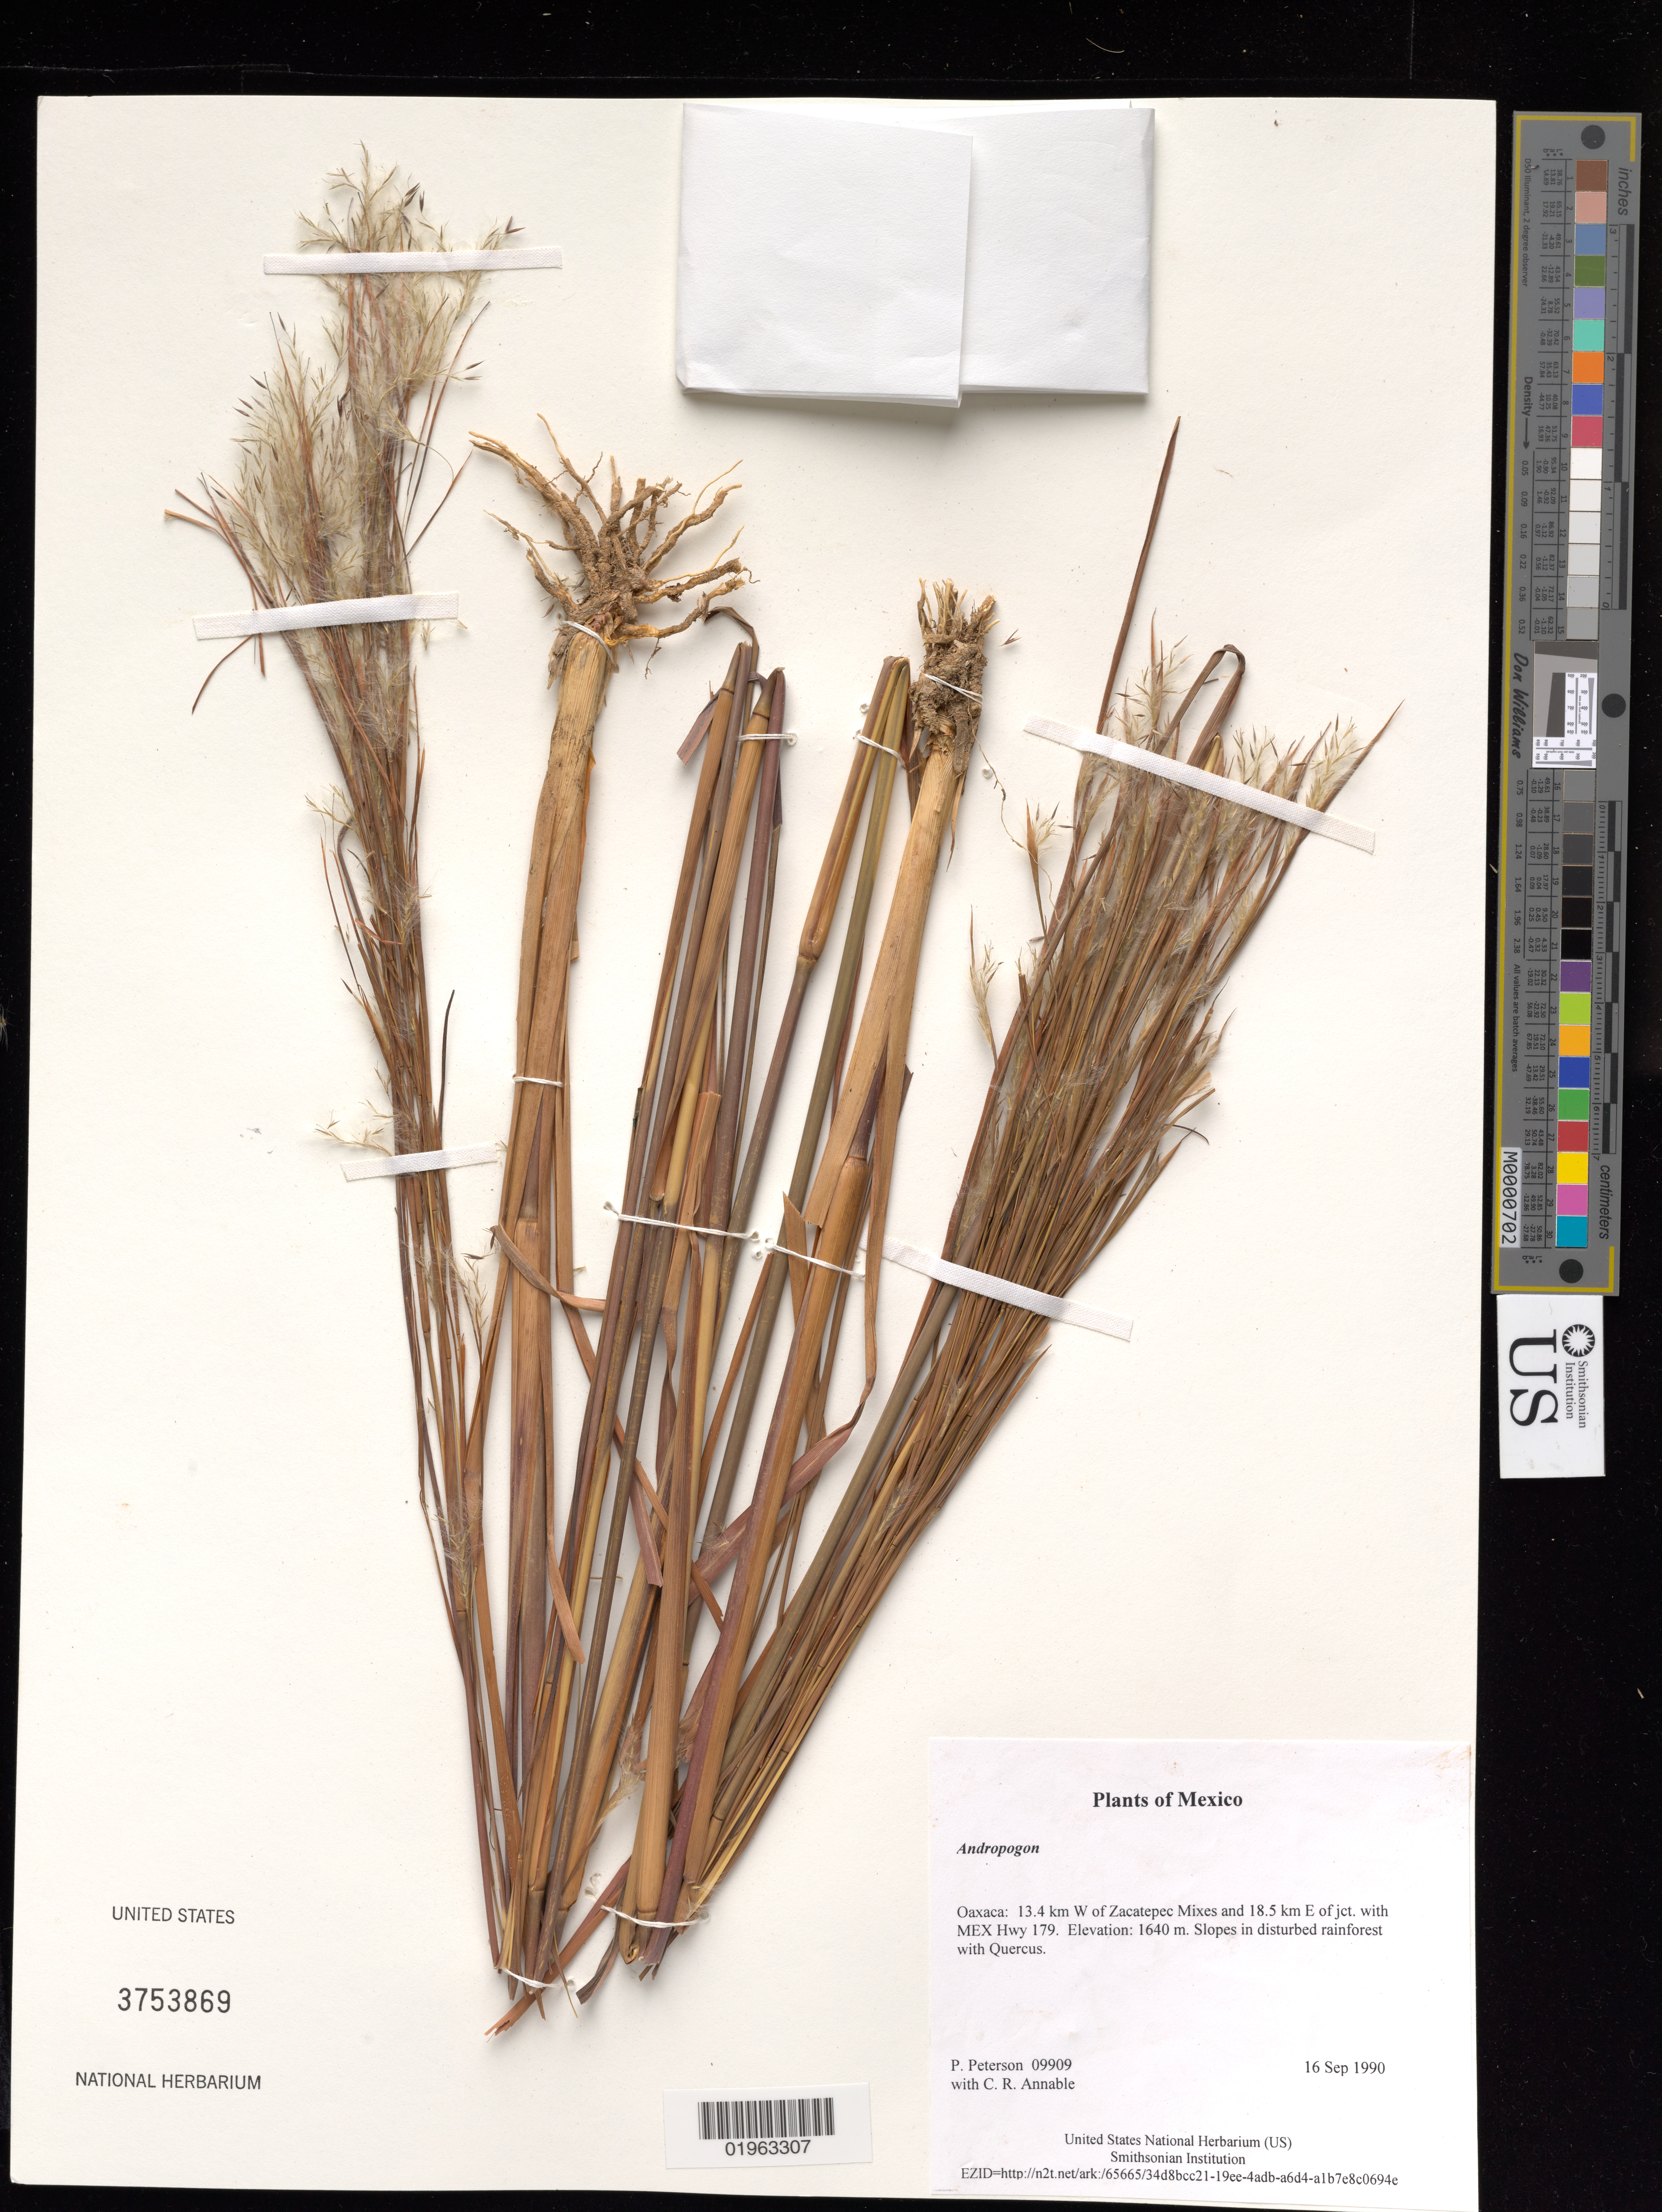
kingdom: Plantae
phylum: Tracheophyta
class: Liliopsida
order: Poales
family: Poaceae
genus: Andropogon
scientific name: Andropogon sp.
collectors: P. M. Peterson & C. R. Annable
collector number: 09909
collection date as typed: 16 Sep 1990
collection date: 1990-09-16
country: Mexico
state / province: Oaxaca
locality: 13.4 km W of Zacatepec Mixes and 18.5 km E of jct. with MEX Hwy 179.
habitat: Slopes in disturbed rainforest with Quercus.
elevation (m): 1640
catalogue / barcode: US 3753869